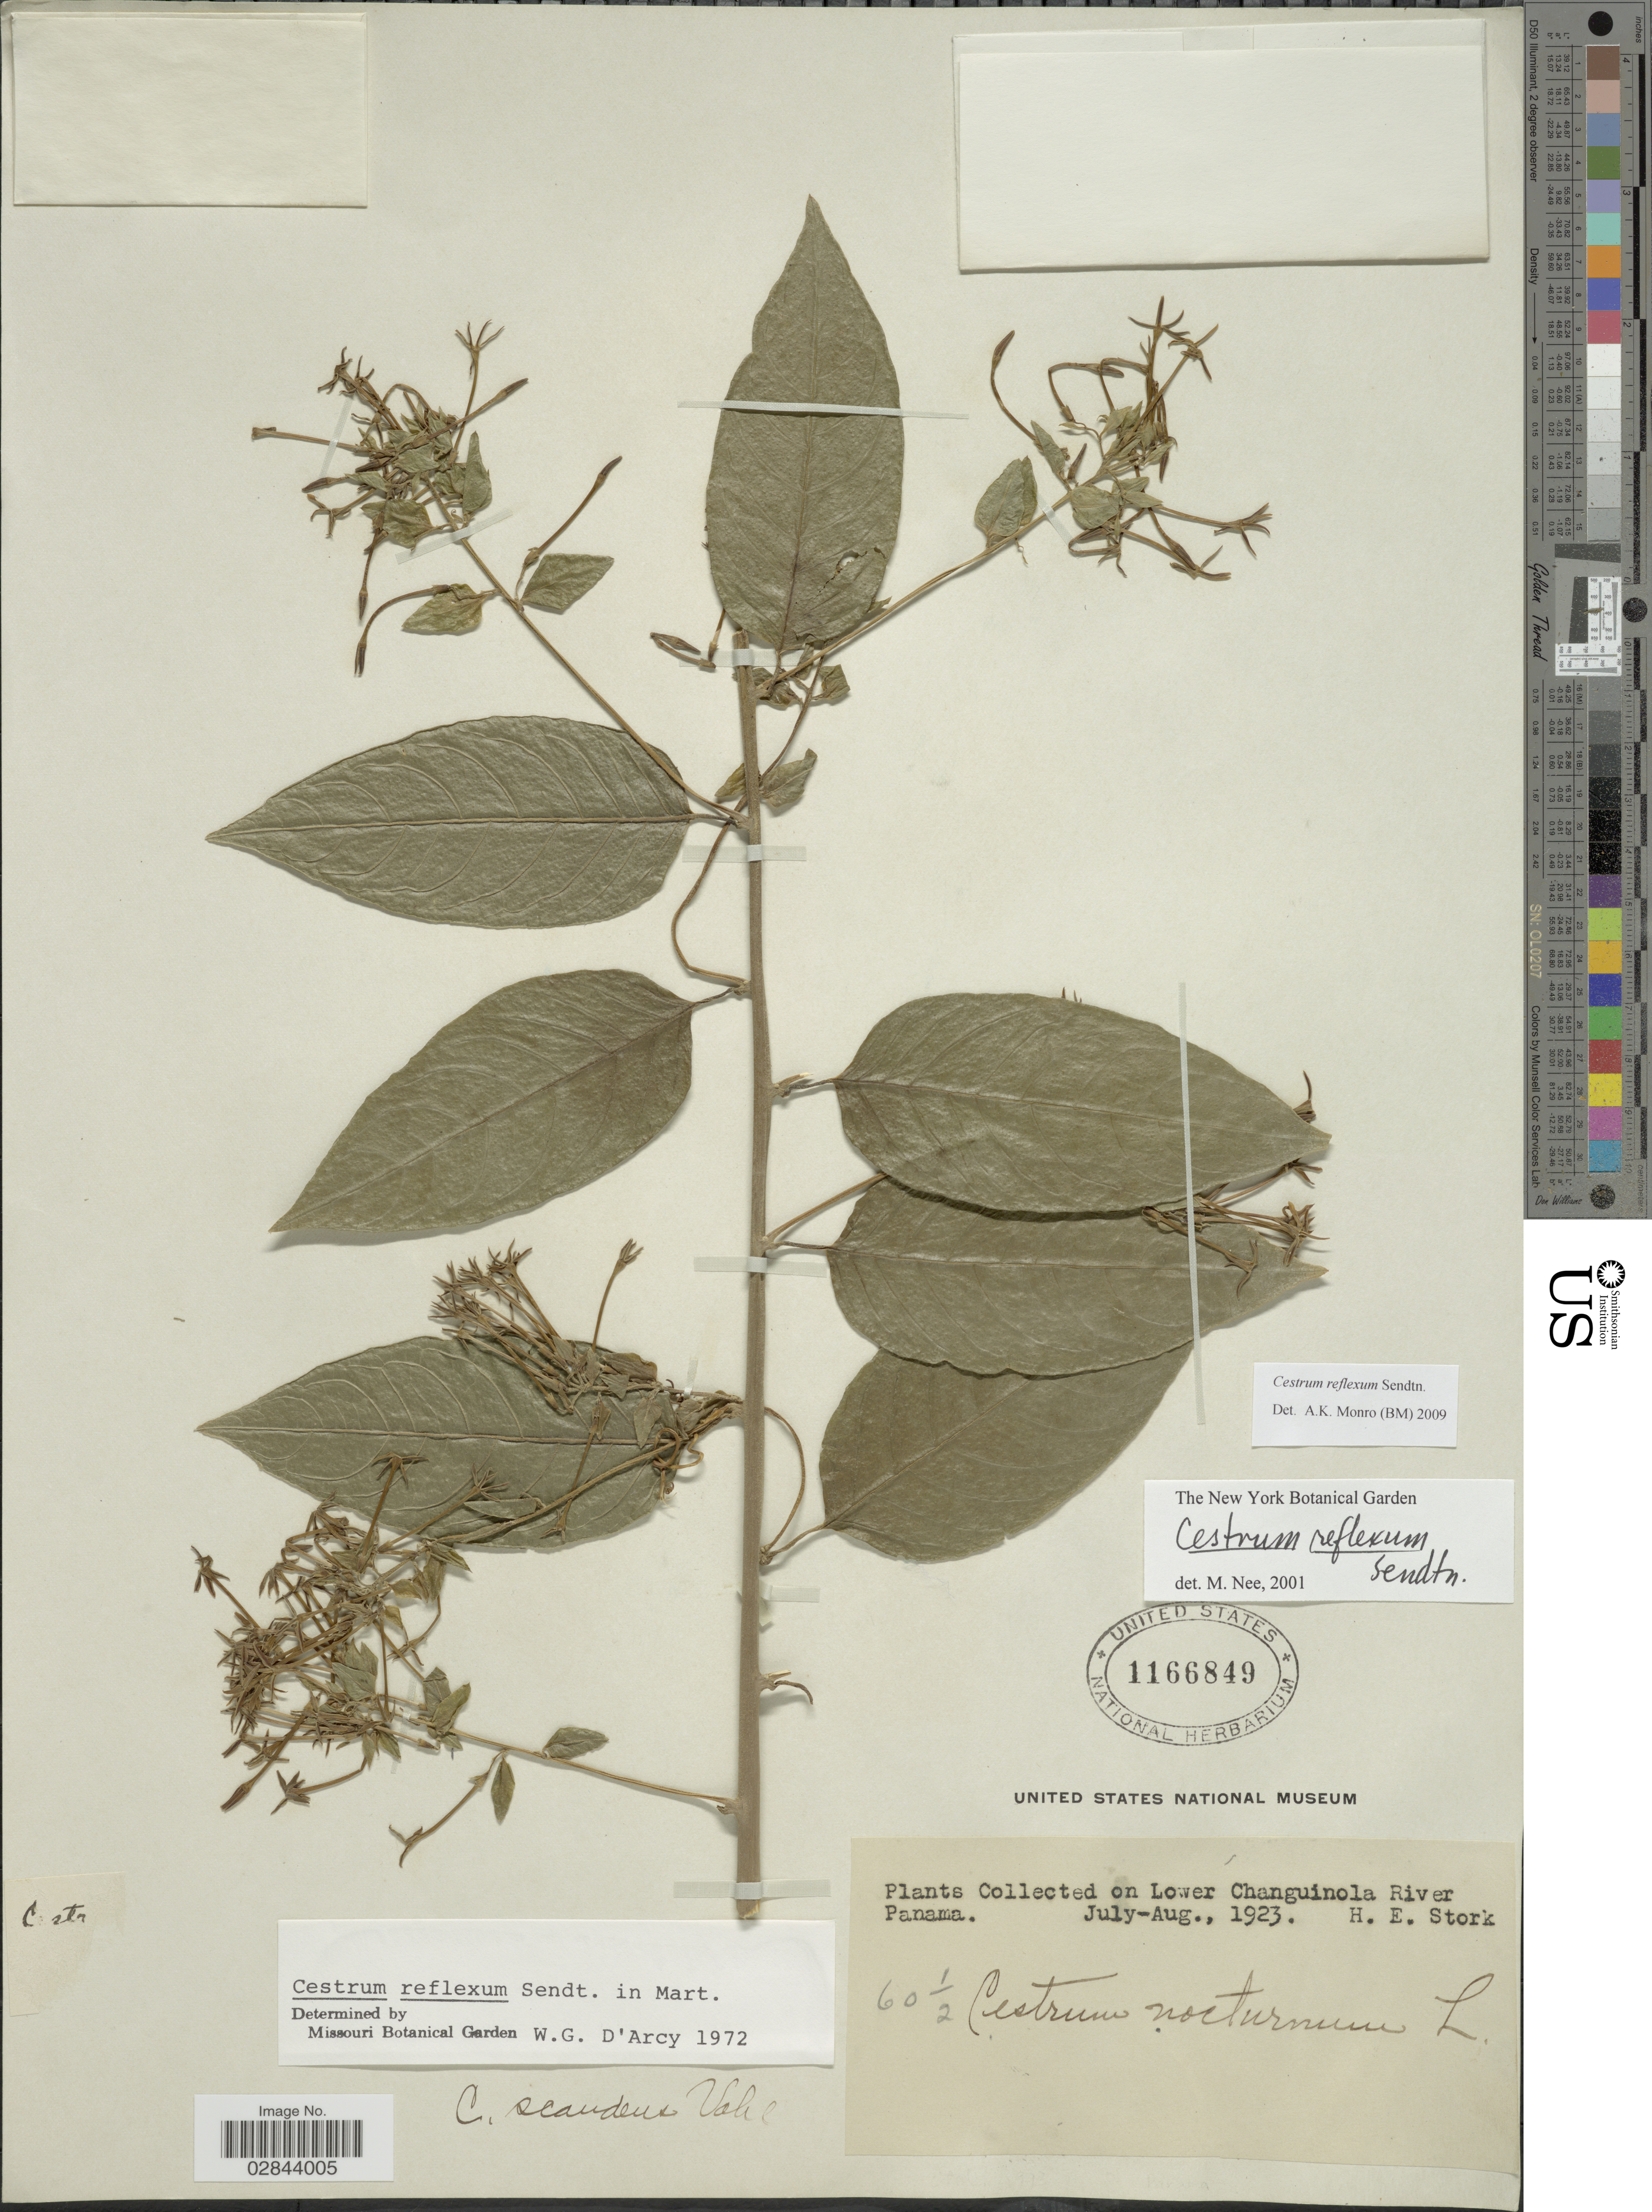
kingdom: Plantae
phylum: Tracheophyta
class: Magnoliopsida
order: Solanales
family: Solanaceae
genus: Cestrum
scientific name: Cestrum reflexum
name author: Sendtn.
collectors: H. E. Stork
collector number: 60½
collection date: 1923-07/1923-08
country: Panama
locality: On Lower Changuinola River.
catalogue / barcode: US 1166849